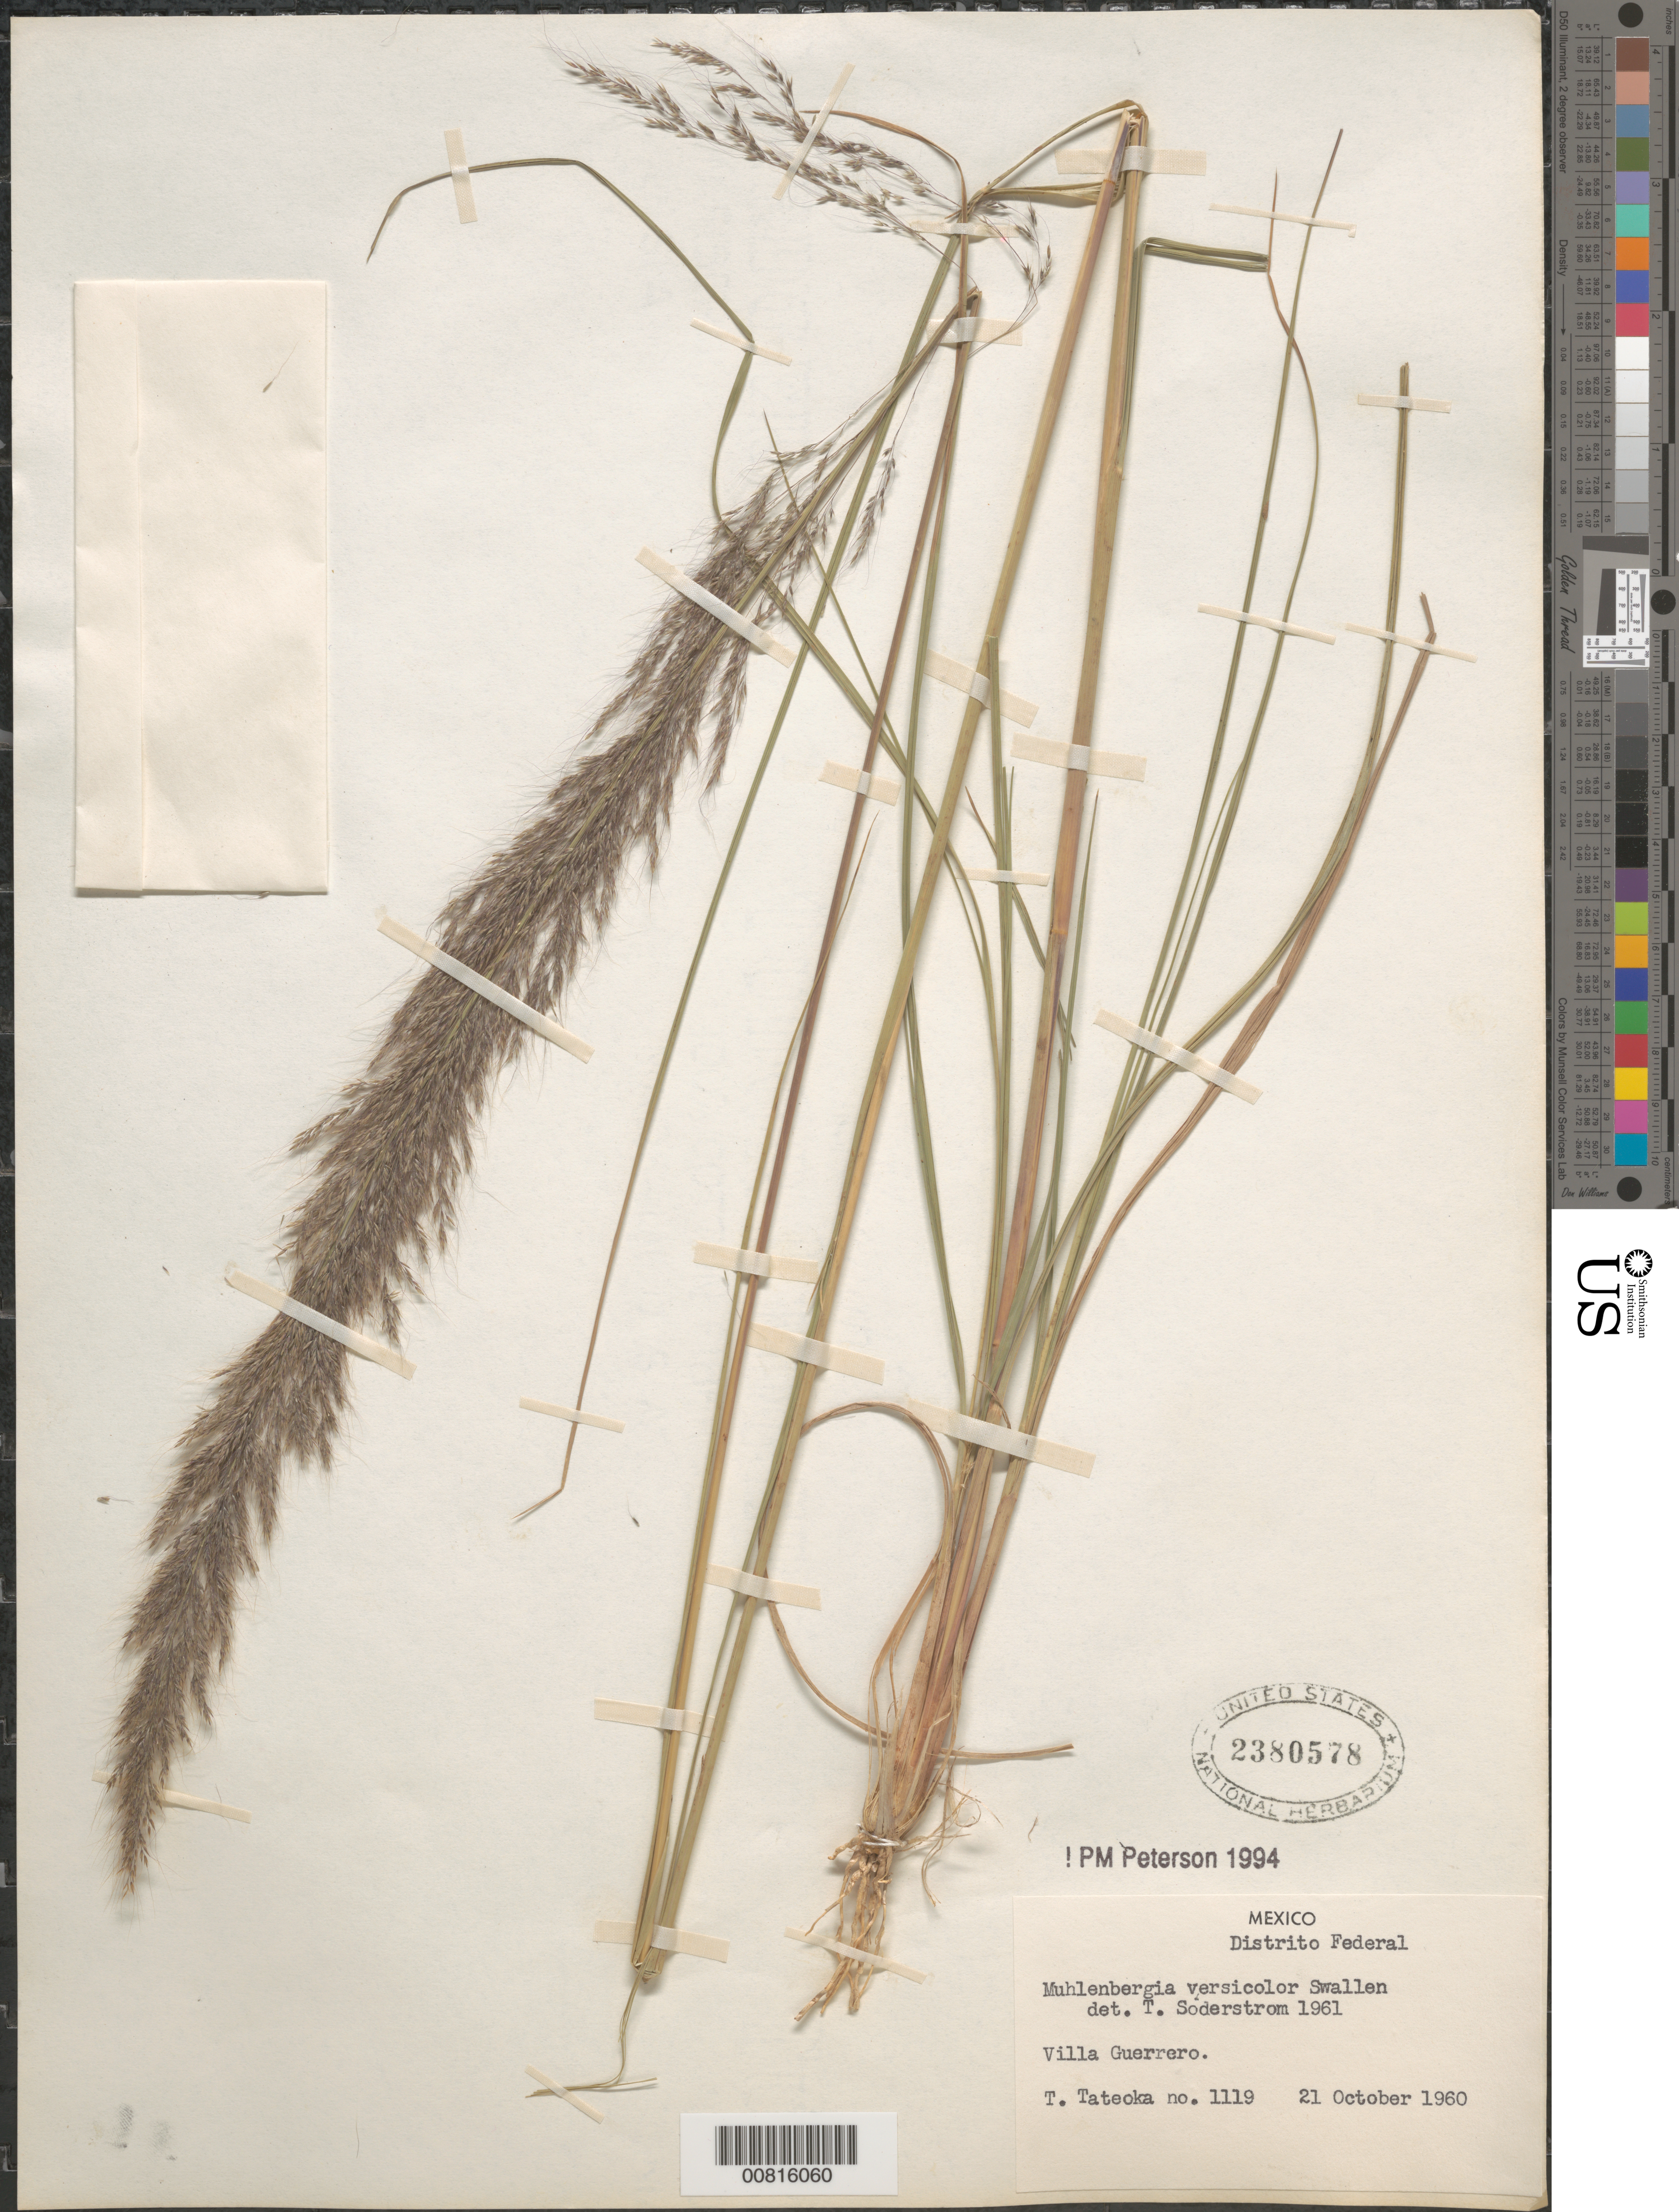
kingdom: Plantae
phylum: Tracheophyta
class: Liliopsida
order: Poales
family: Poaceae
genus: Muhlenbergia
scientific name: Muhlenbergia versicolor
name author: Swallen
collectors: T. Tateoka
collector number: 1119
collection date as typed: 21 Oct 1960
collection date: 1960-10-21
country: Mexico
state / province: Distrito Federal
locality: Villa Guerrero, D.F.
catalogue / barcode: US 2380578